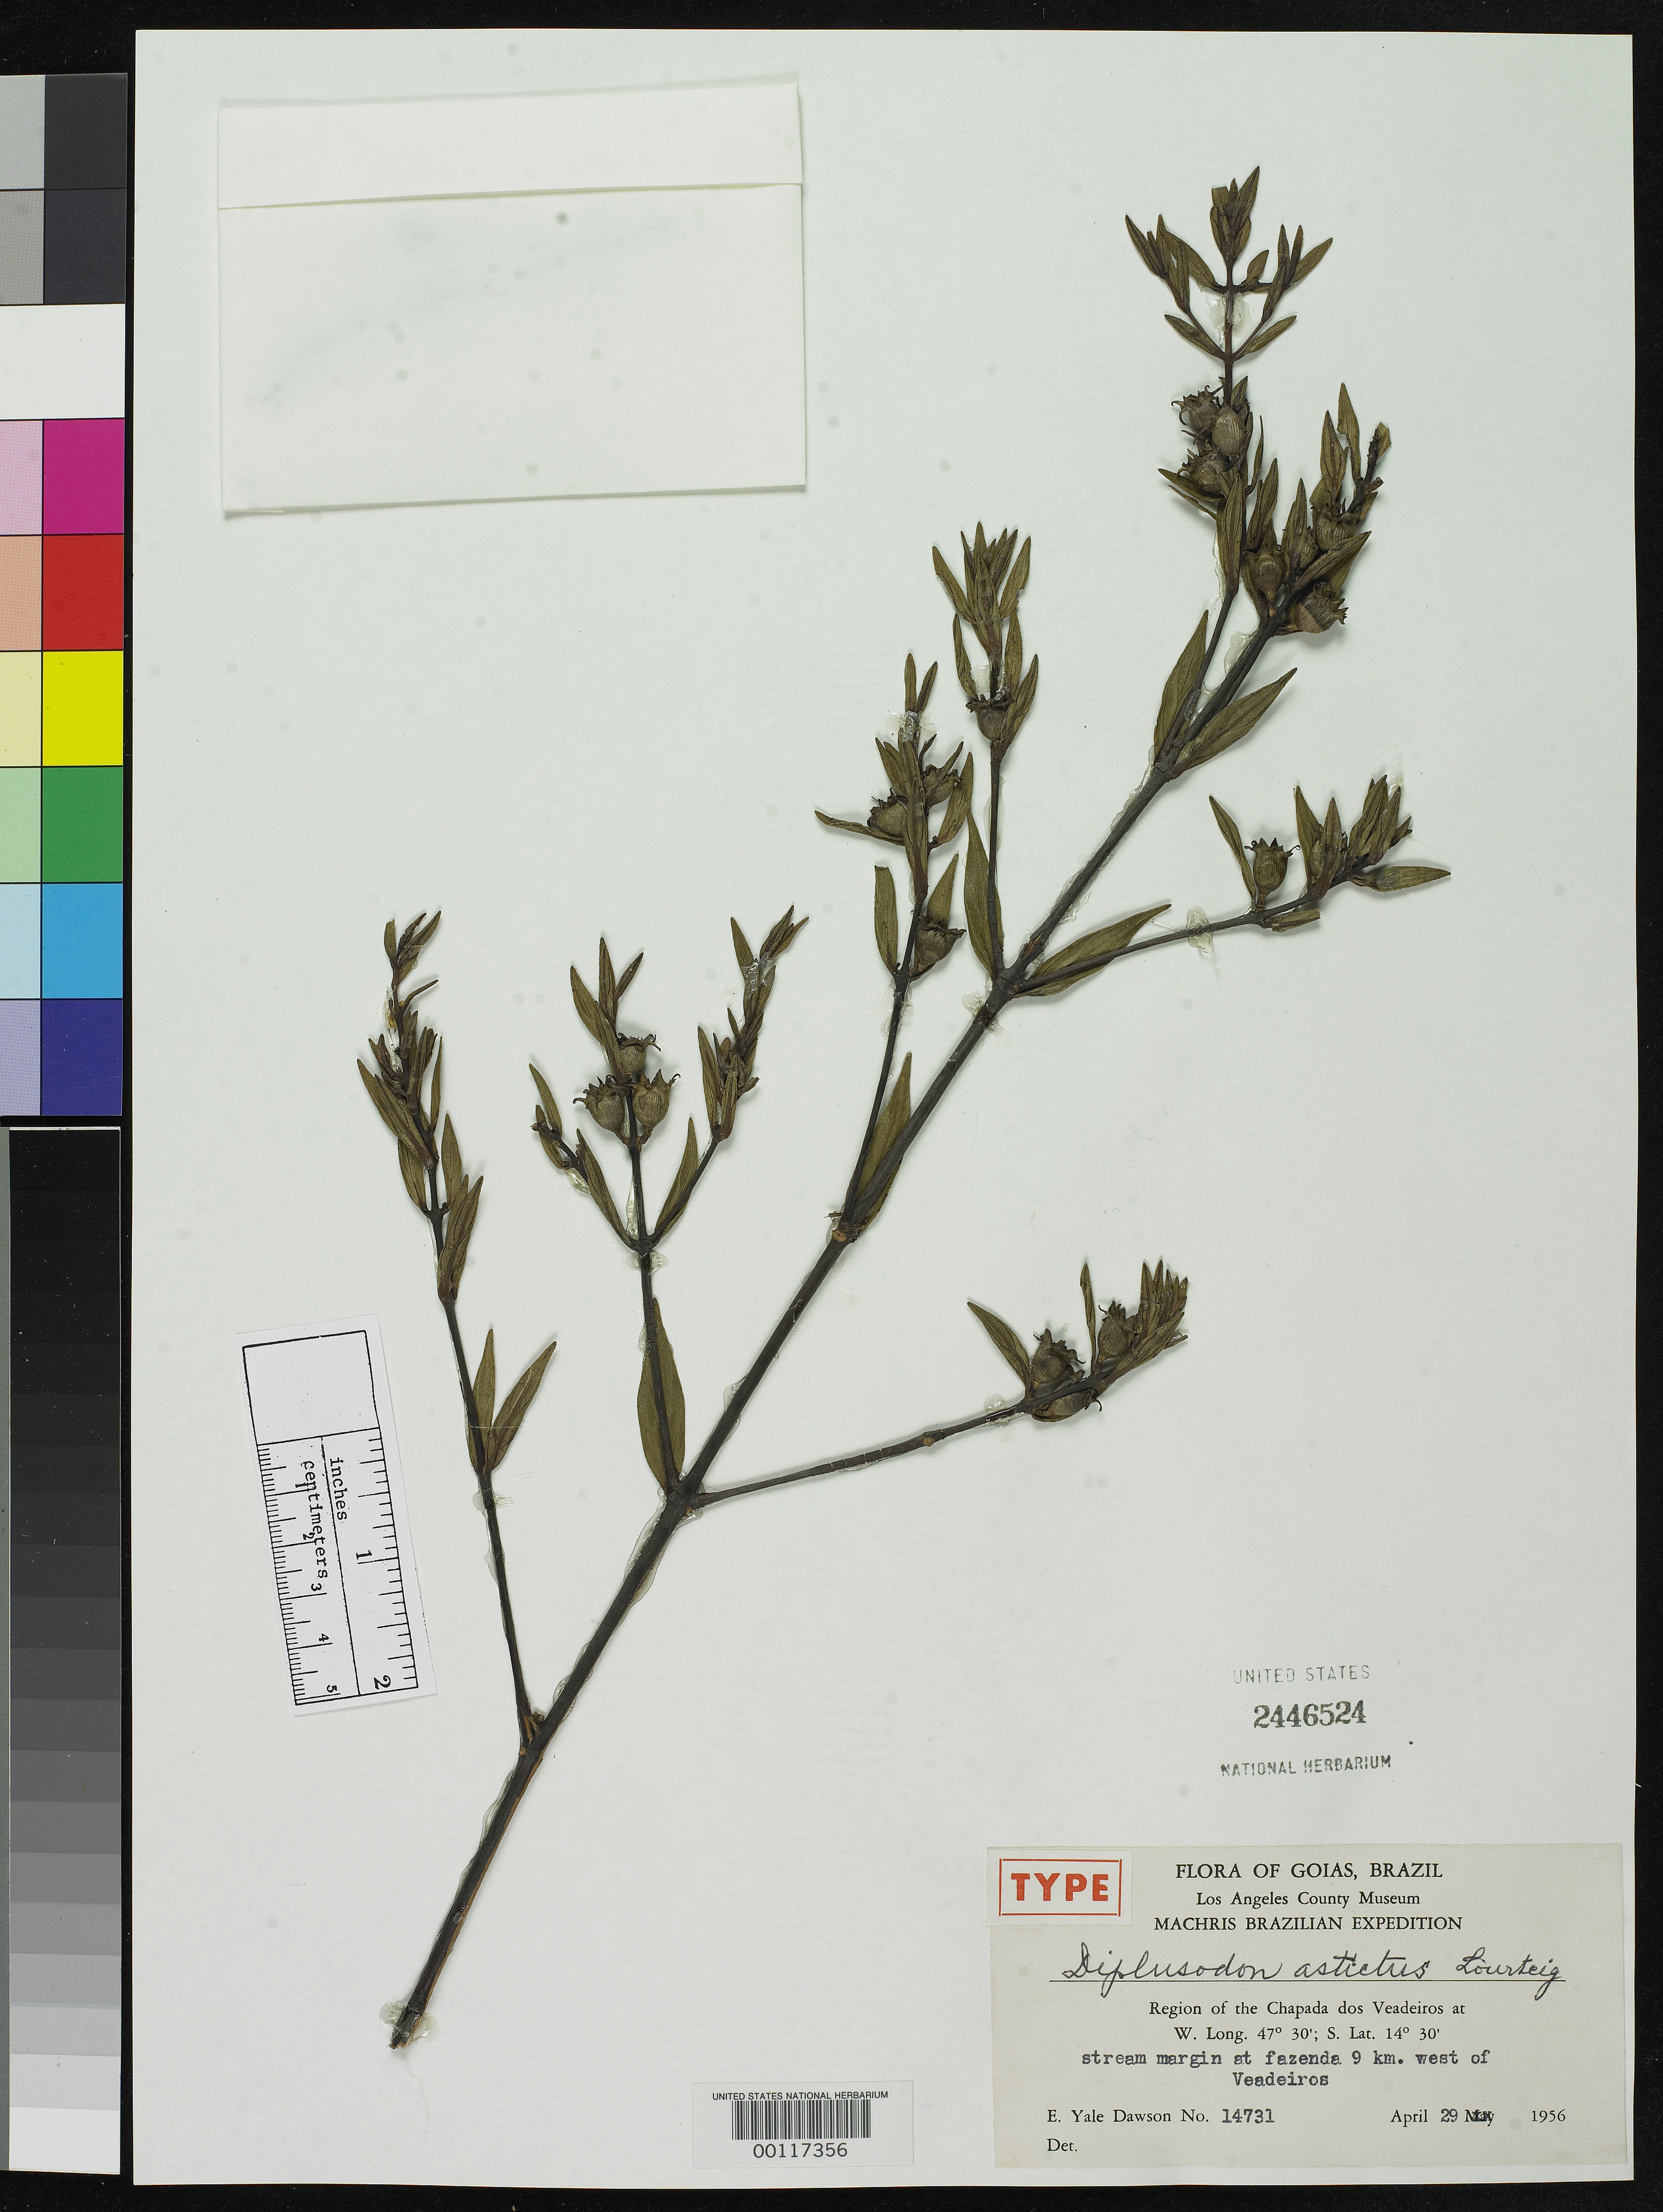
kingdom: Plantae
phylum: Tracheophyta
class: Magnoliopsida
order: Myrtales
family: Lythraceae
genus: Diplusodon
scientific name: Diplusodon astictus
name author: Lourteig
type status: Holotype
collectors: E. Y. Dawson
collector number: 14731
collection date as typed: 29 Apr 1956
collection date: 1956-04-29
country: Brazil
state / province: Goiás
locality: Chapada dos Veadeiros.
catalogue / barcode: US 2446524